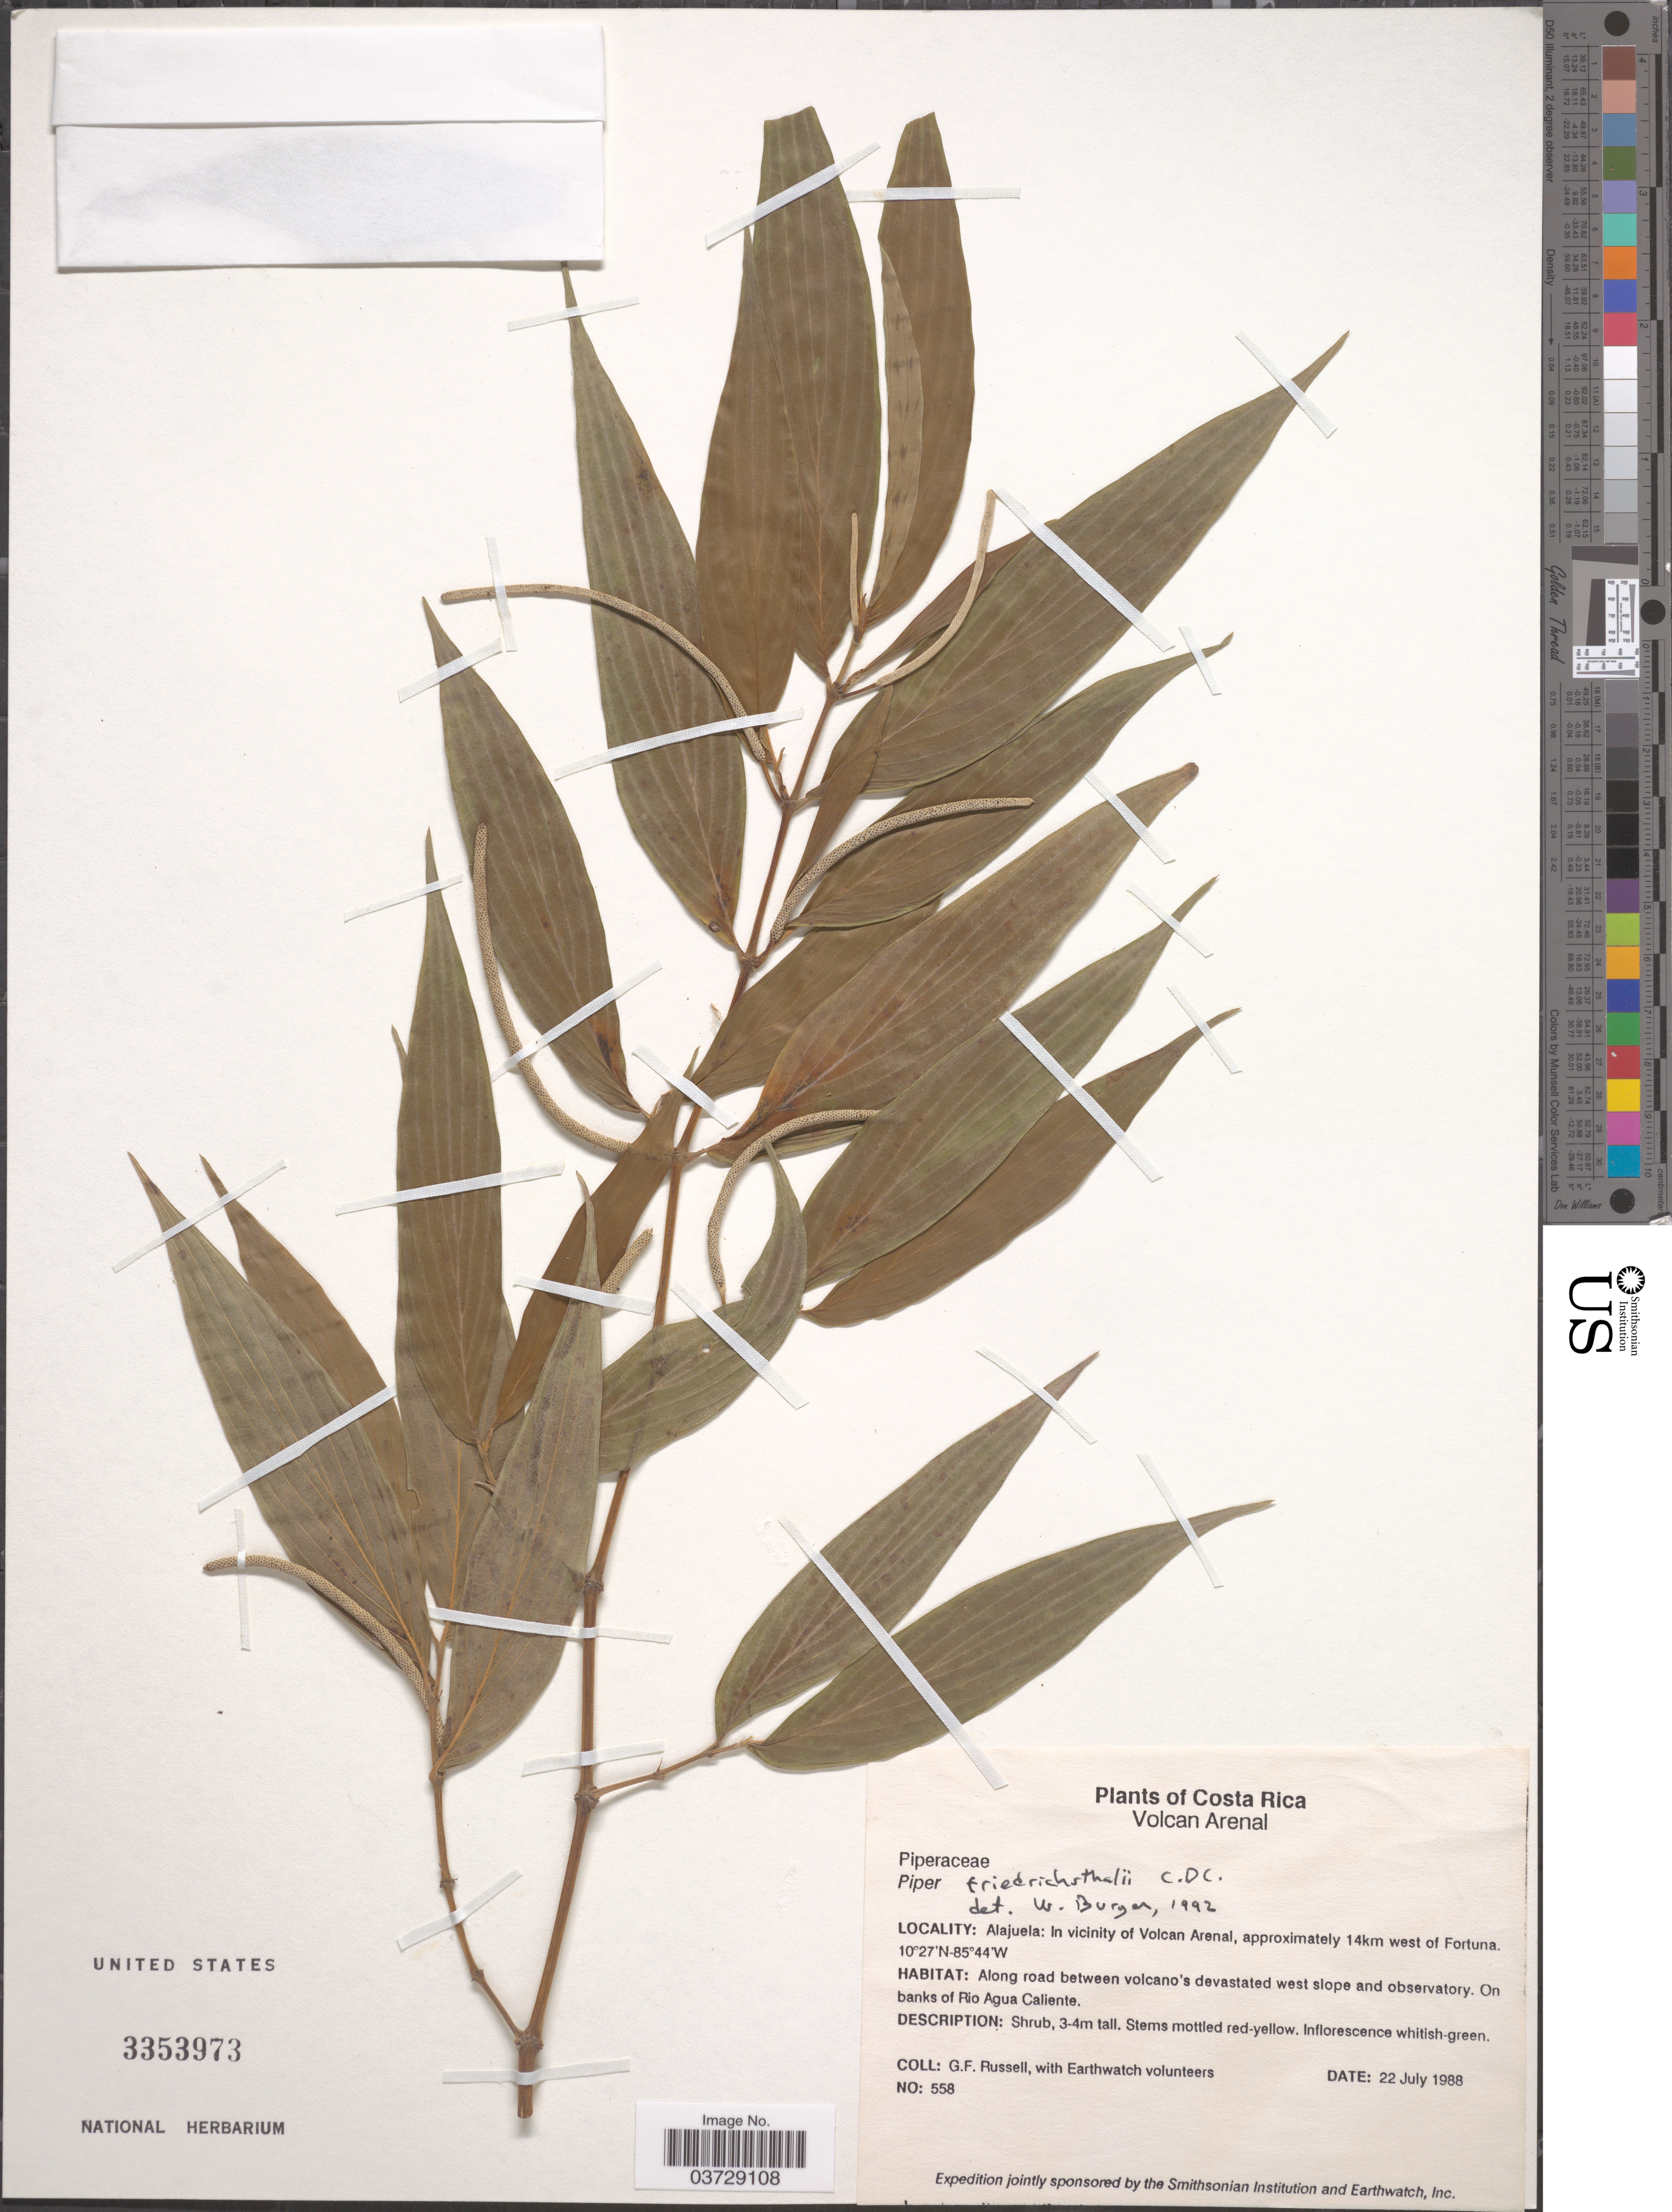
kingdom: Plantae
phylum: Tracheophyta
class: Magnoliopsida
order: Piperales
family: Piperaceae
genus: Piper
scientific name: Piper friedrichsthalii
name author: C. DC.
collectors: G. Russell & Earthwatch Volunteers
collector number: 558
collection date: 1988-07-22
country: Costa Rica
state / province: Alajuela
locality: Volcan Arenal. In vicinity of Volcan Arenal, approximately 14km west of Fortuna. Along road between volcano's devastated west slope and observatory. On banks of Rio Agua Caliente.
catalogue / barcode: US 3353973